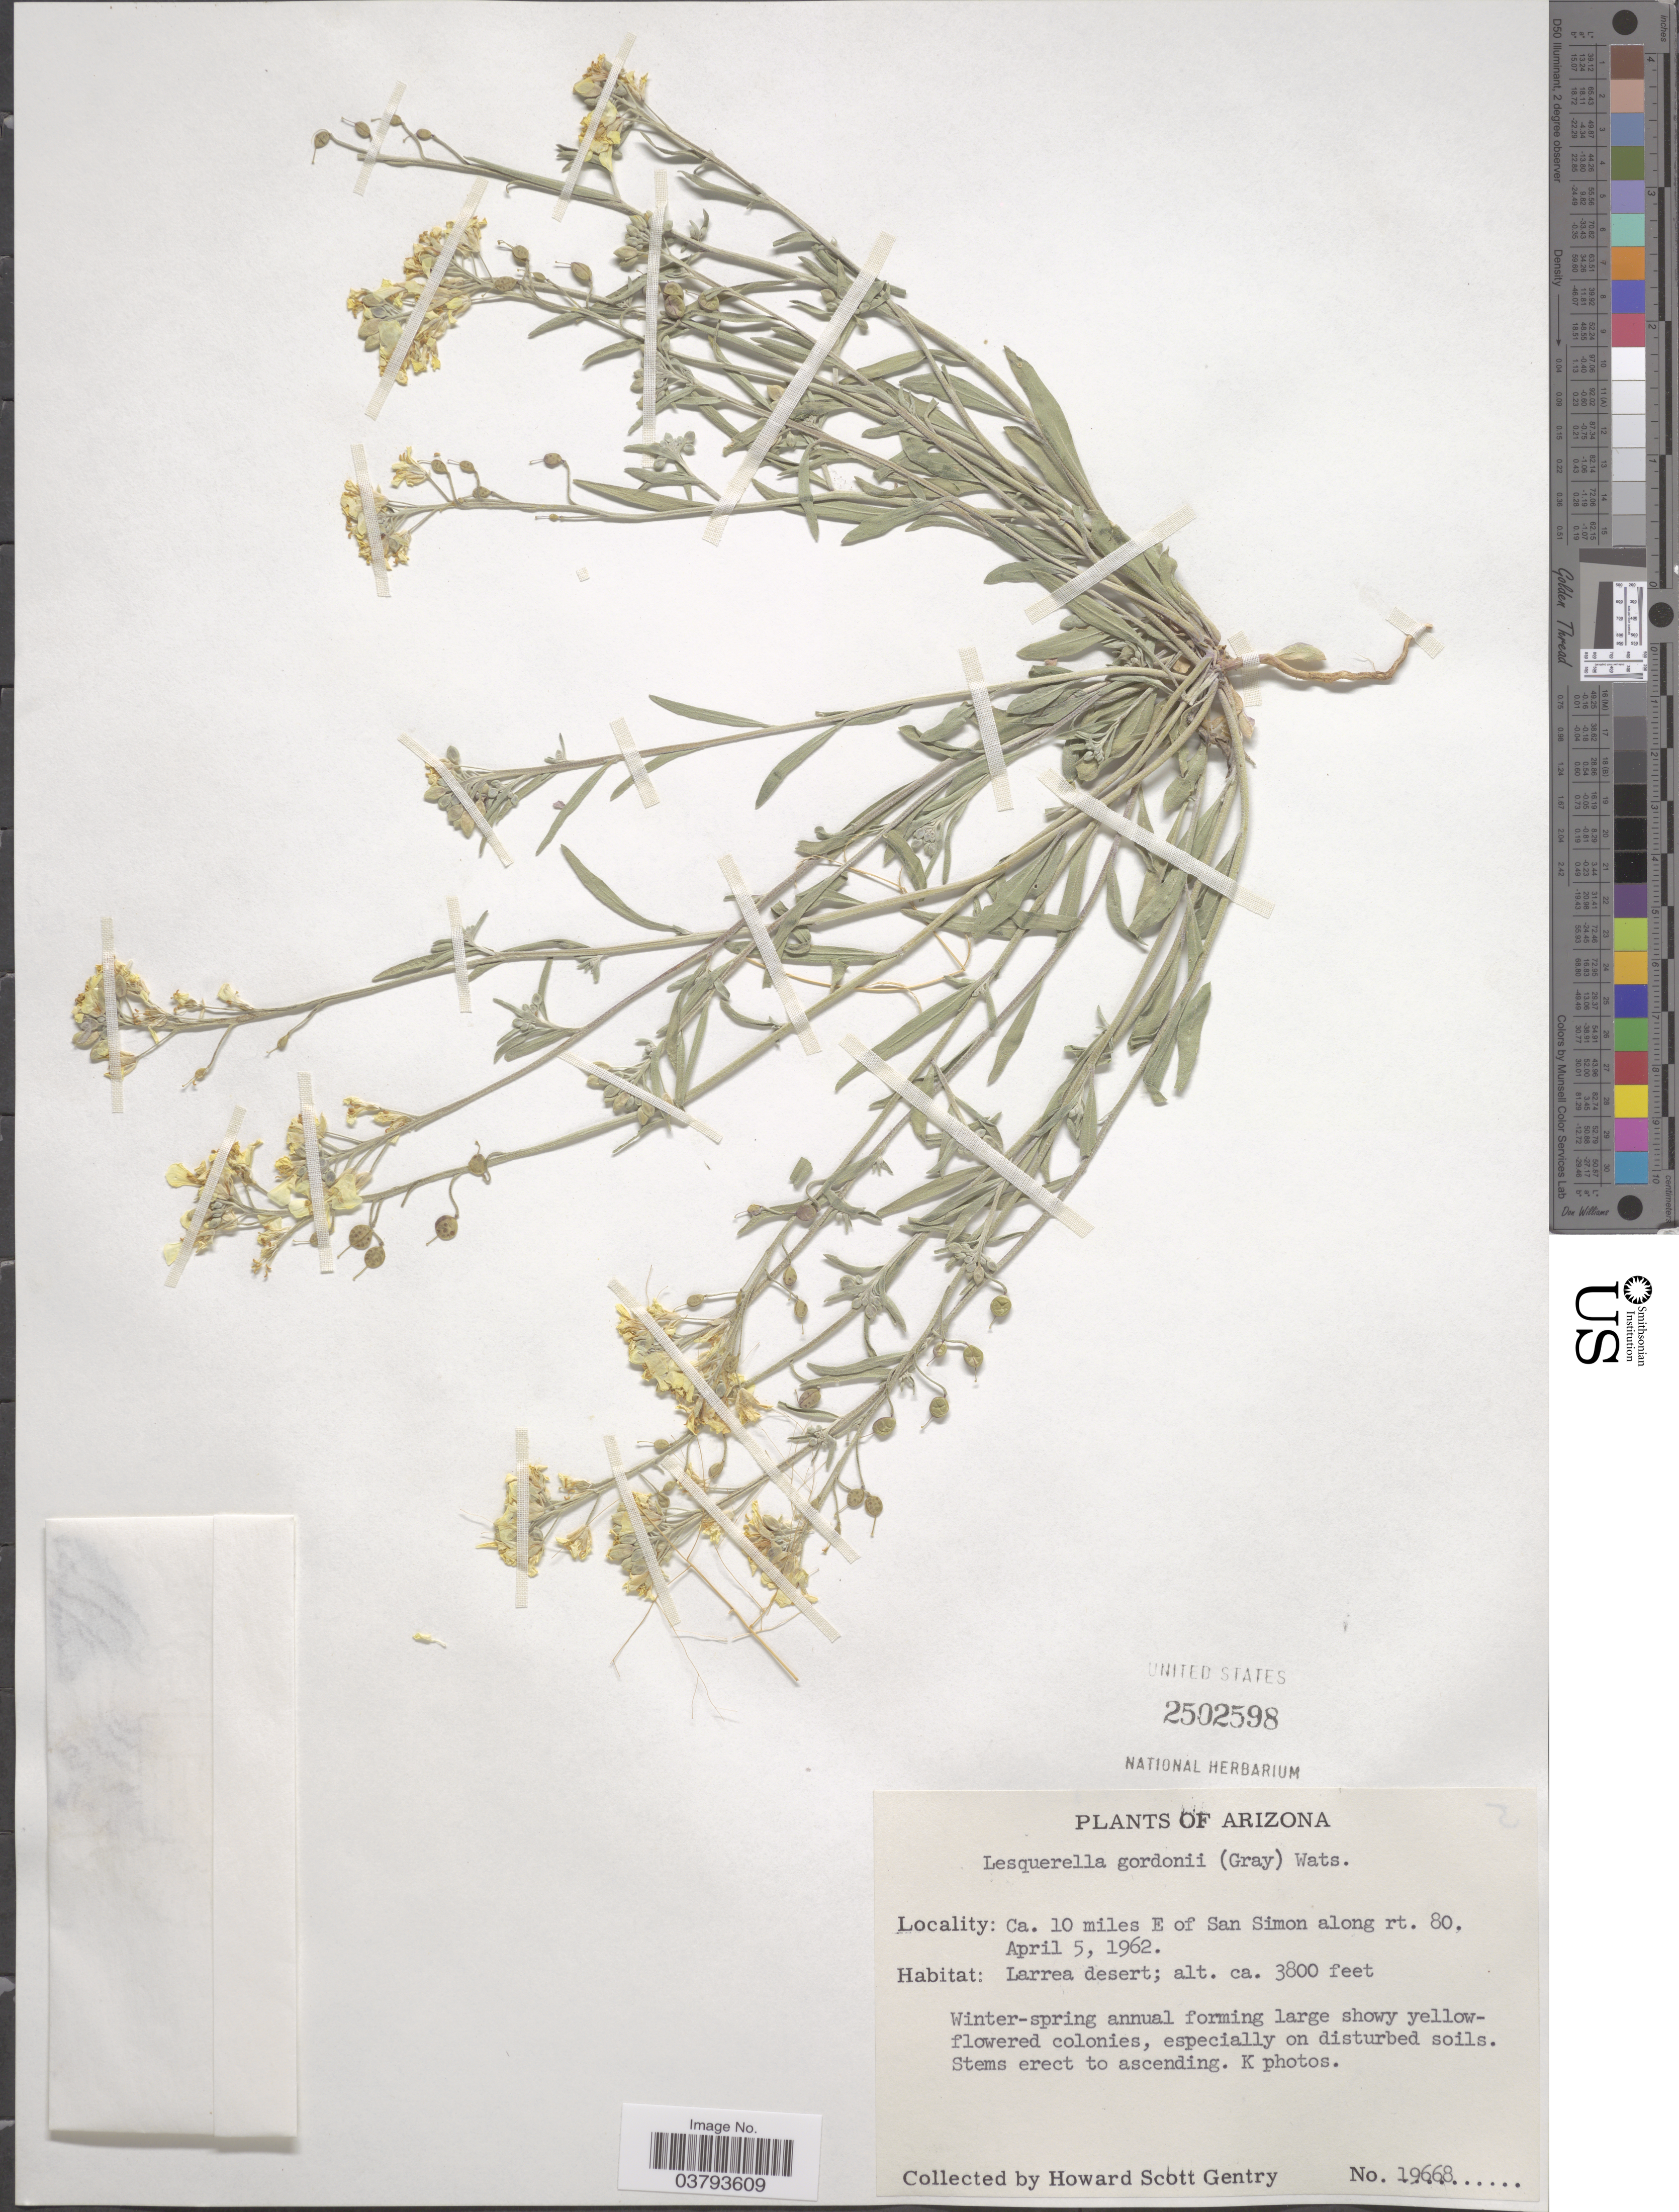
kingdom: Plantae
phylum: Tracheophyta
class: Magnoliopsida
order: Brassicales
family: Brassicaceae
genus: Lesquerella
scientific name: Lesquerella gordonii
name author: (A. Gray) S. Watson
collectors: H. S. Gentry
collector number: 19668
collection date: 1962-04-05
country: United States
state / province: Arizona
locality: Ca. 10 miles E of San Simon along rt. 80.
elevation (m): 1158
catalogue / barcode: US 2502598